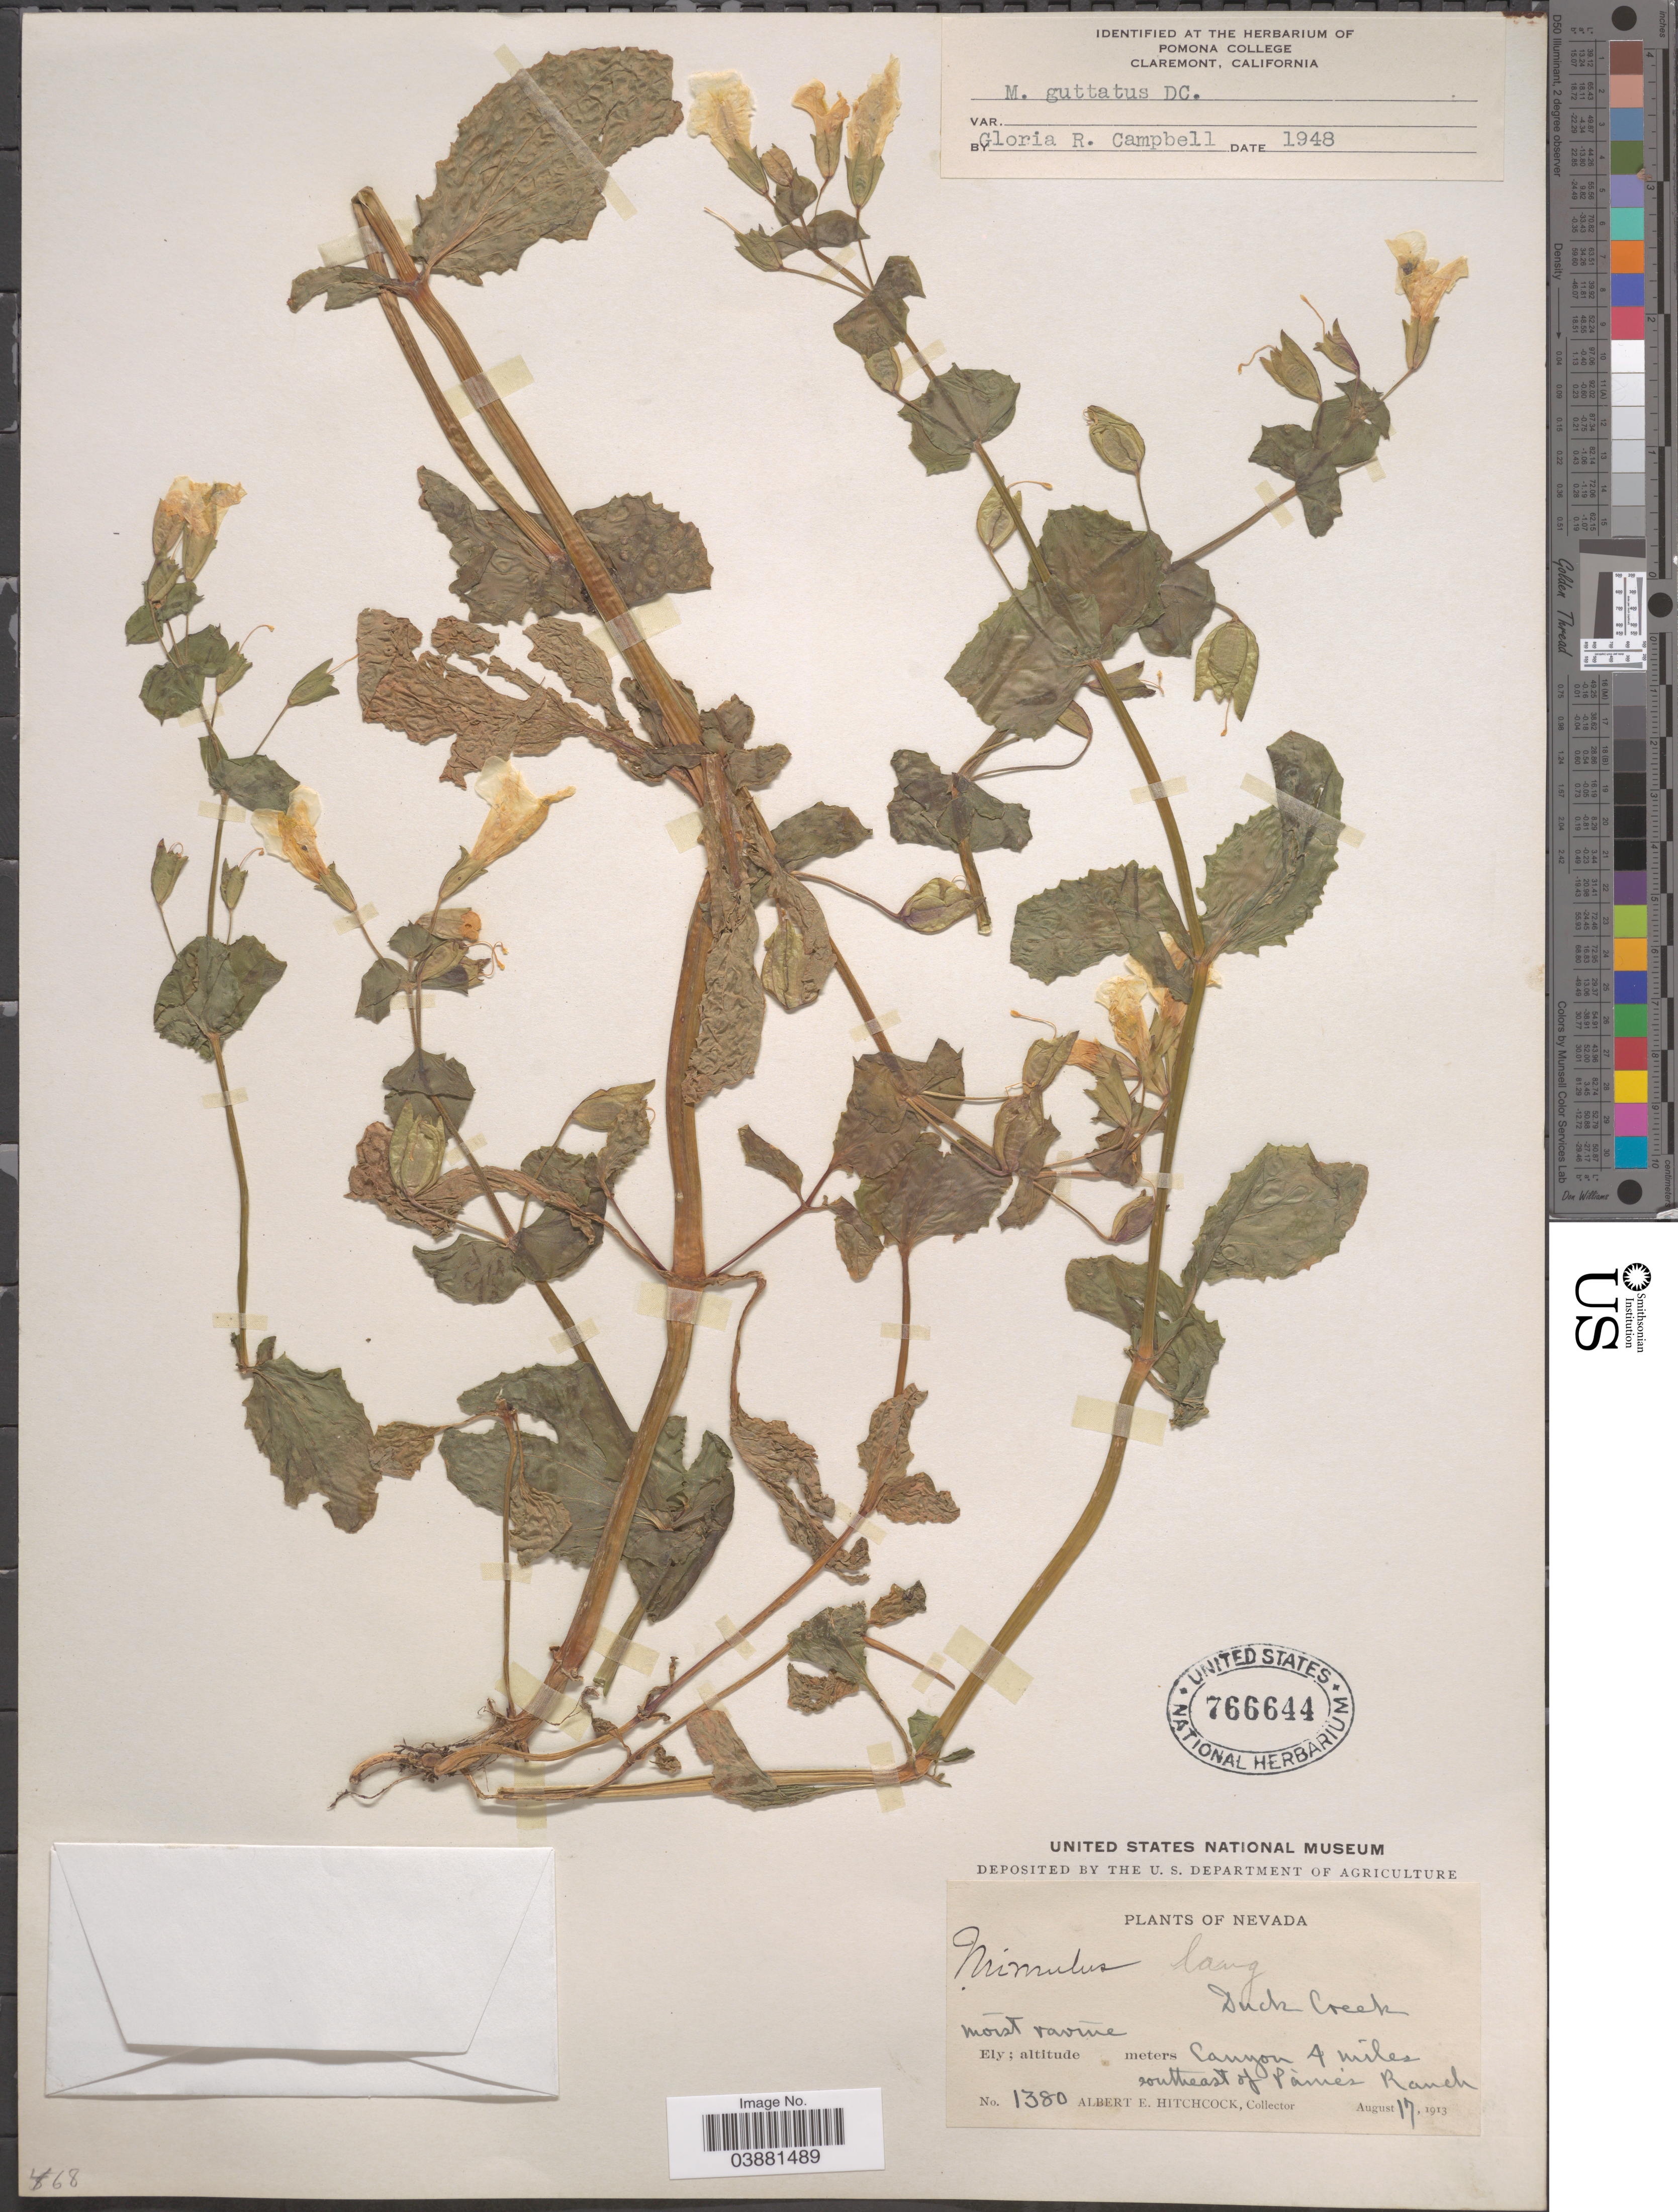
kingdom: Plantae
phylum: Tracheophyta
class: Magnoliopsida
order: Lamiales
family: Phrymaceae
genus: Mimulus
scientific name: Mimulus guttatus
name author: DC.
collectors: A. Hitchcock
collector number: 1380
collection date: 1913-08-17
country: United States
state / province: Nevada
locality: Duck Creek. Ely; Canyon 4 miles southeast of Paines Ranch.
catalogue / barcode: US 766644